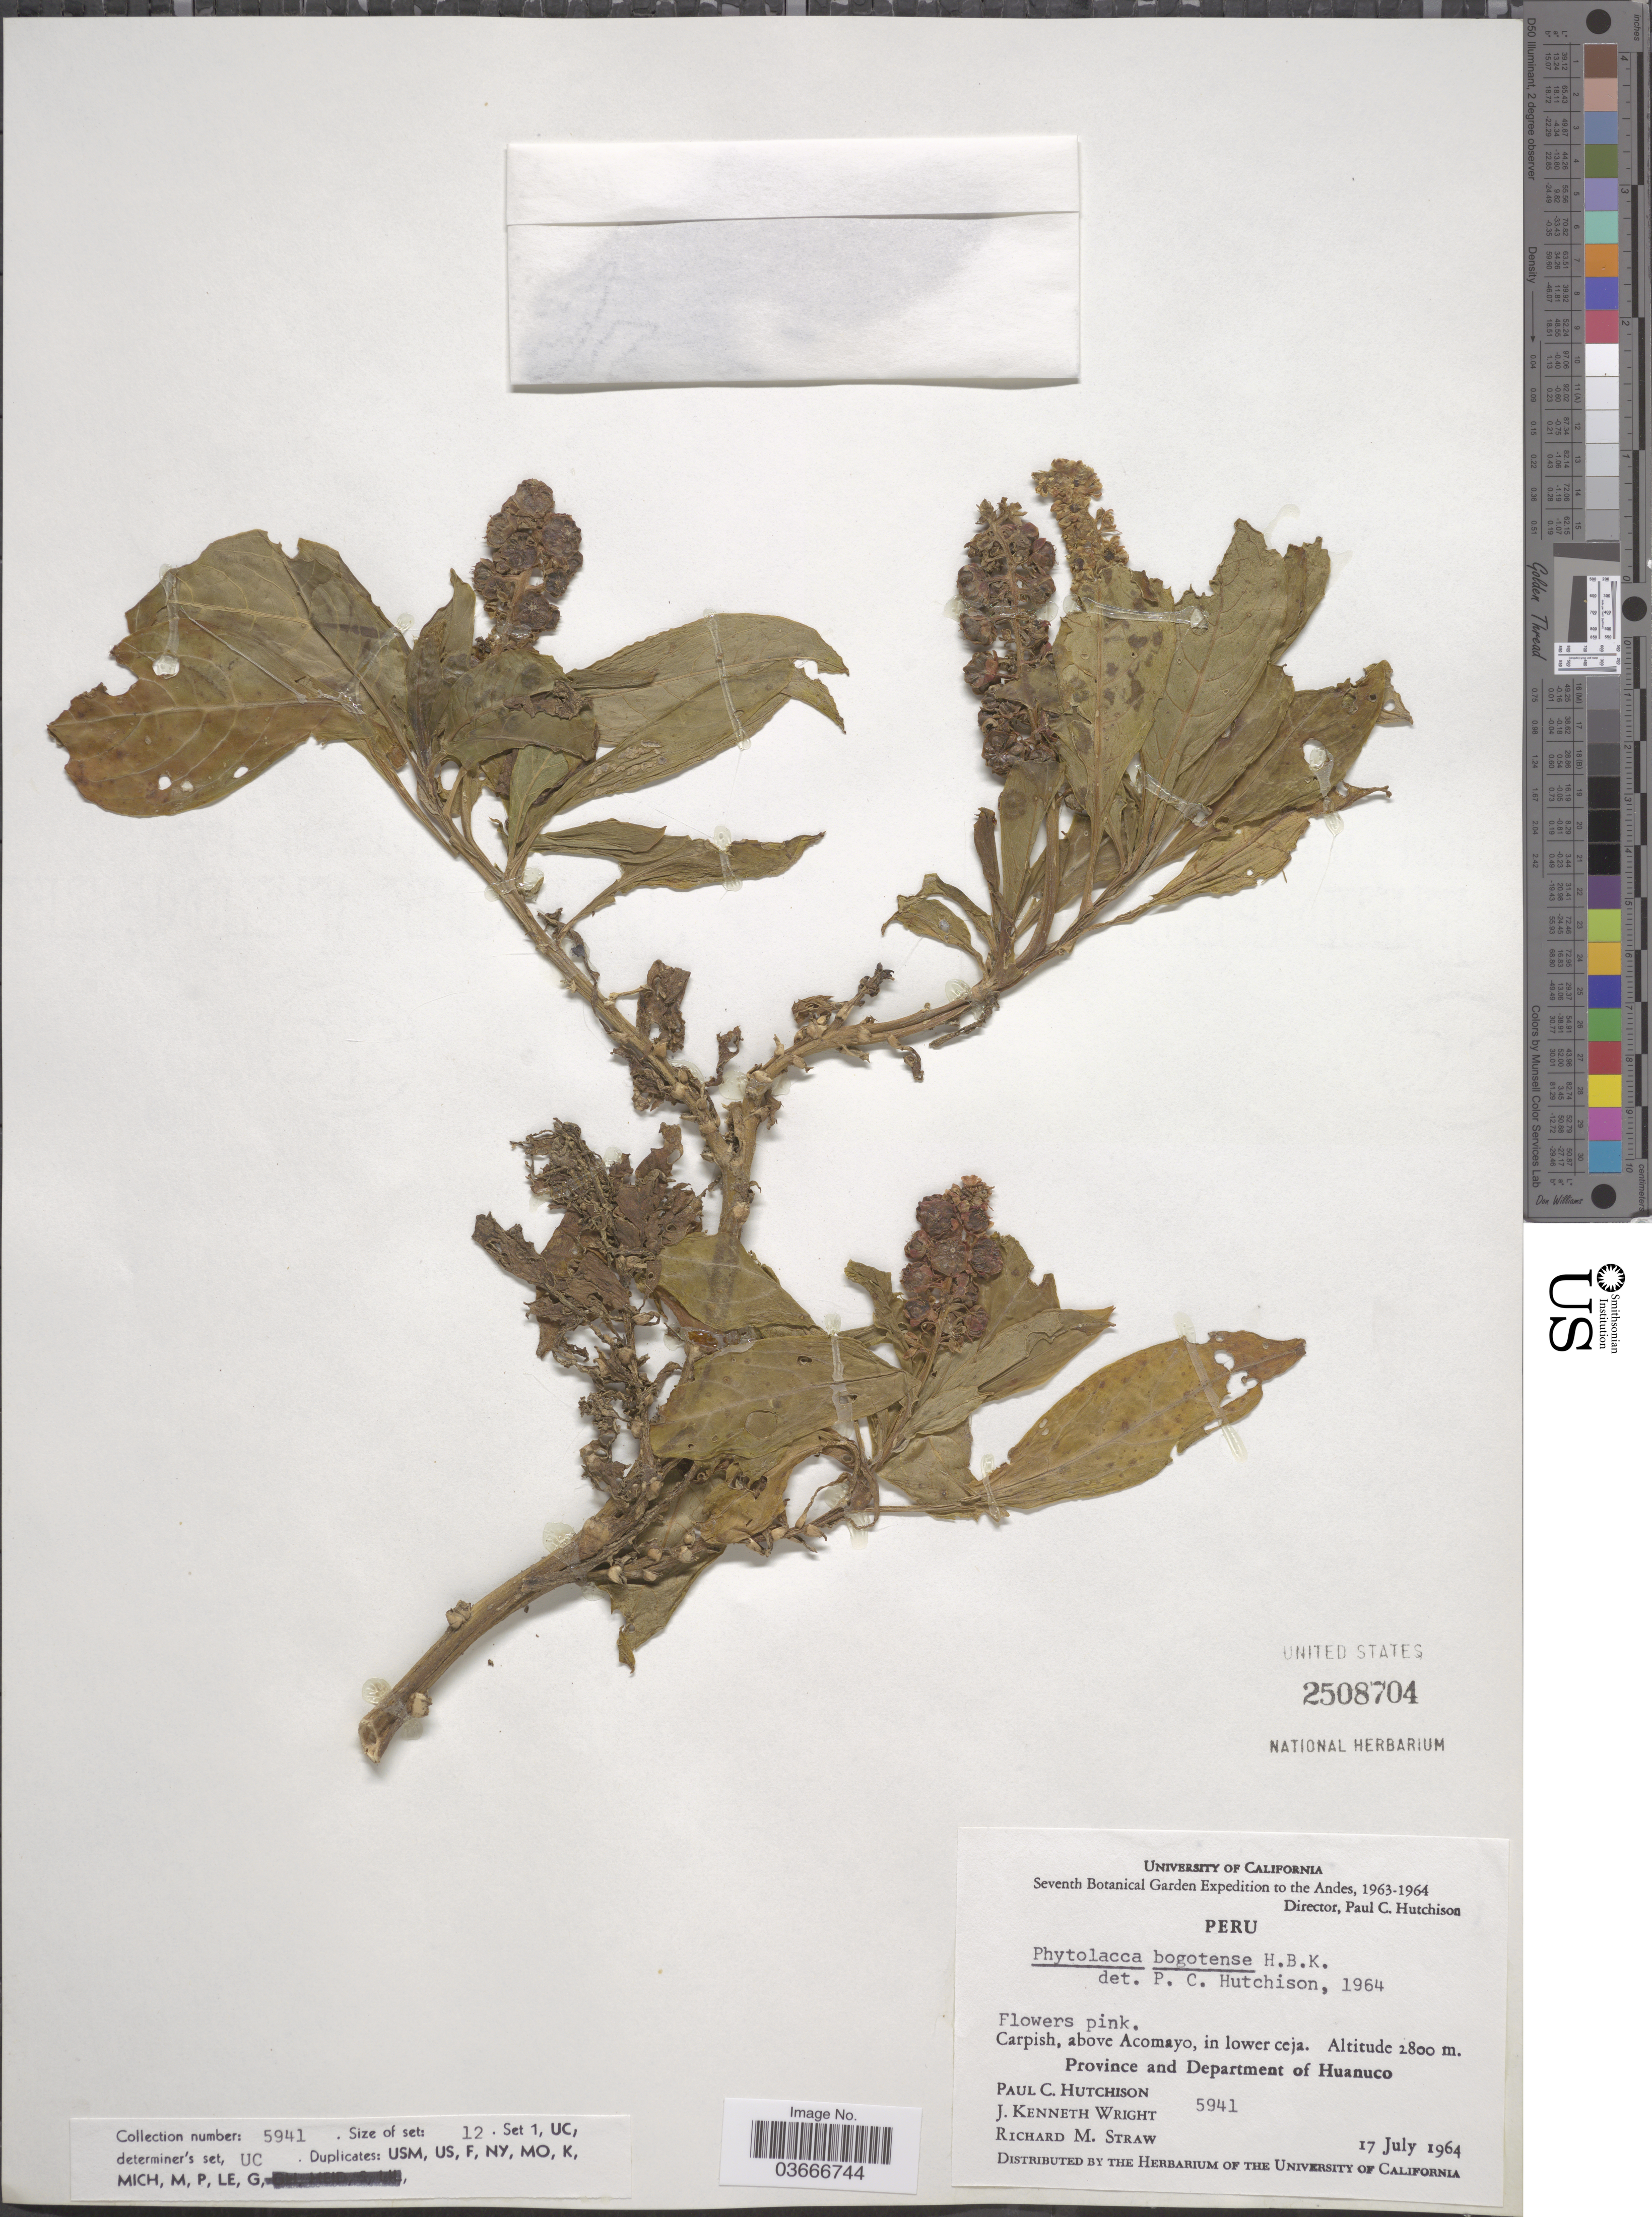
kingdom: Plantae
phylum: Tracheophyta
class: Magnoliopsida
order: Caryophyllales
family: Phytolaccaceae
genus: Phytolacca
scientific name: Phytolacca bogotensis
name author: Kunth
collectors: P. C. Hutchison, J. K. Wright & R. M. Straw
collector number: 5941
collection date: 1964-07-17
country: Peru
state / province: Huánuco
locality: The Andes. Carpish, above Acomayo, in lower ceja. Department of Huanuco.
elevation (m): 2800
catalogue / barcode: US 2508704